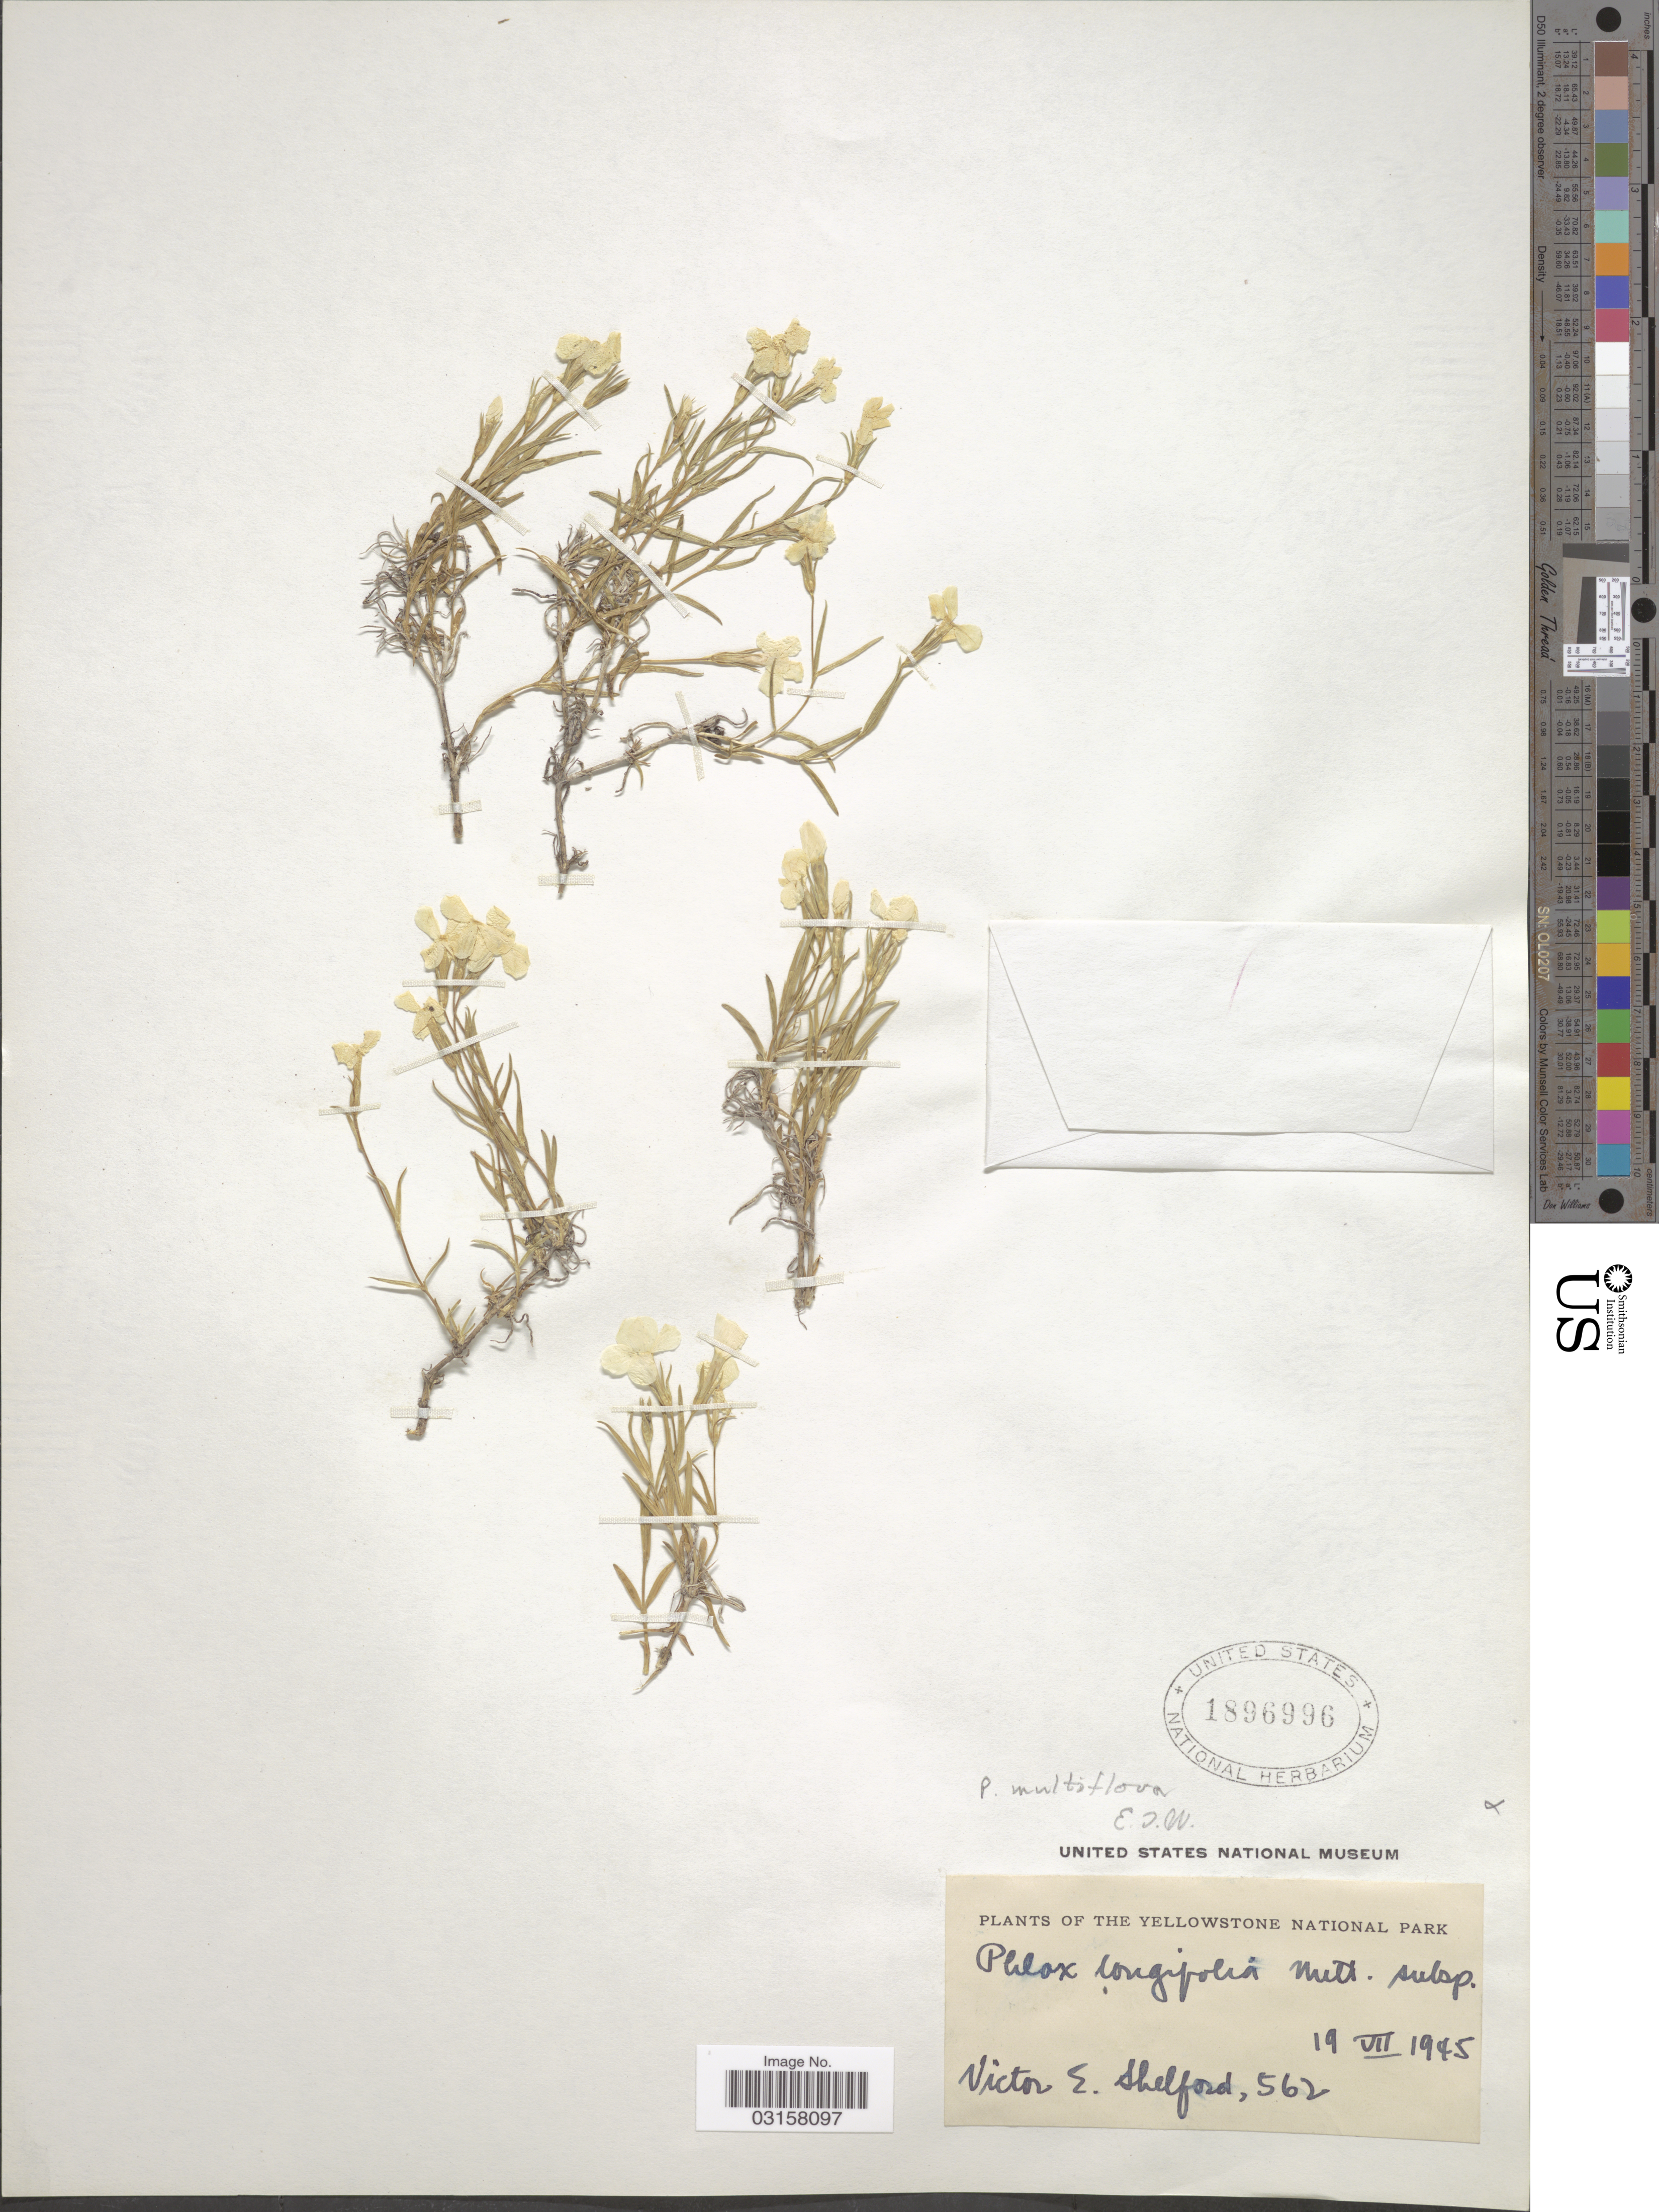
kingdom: Plantae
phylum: Tracheophyta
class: Magnoliopsida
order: Ericales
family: Polemoniaceae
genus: Phlox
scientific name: Phlox multiflora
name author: A. Nelson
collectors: V. Shelford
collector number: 562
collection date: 1945-07-19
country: United States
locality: The Yellowstone National Park.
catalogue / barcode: US 1896996